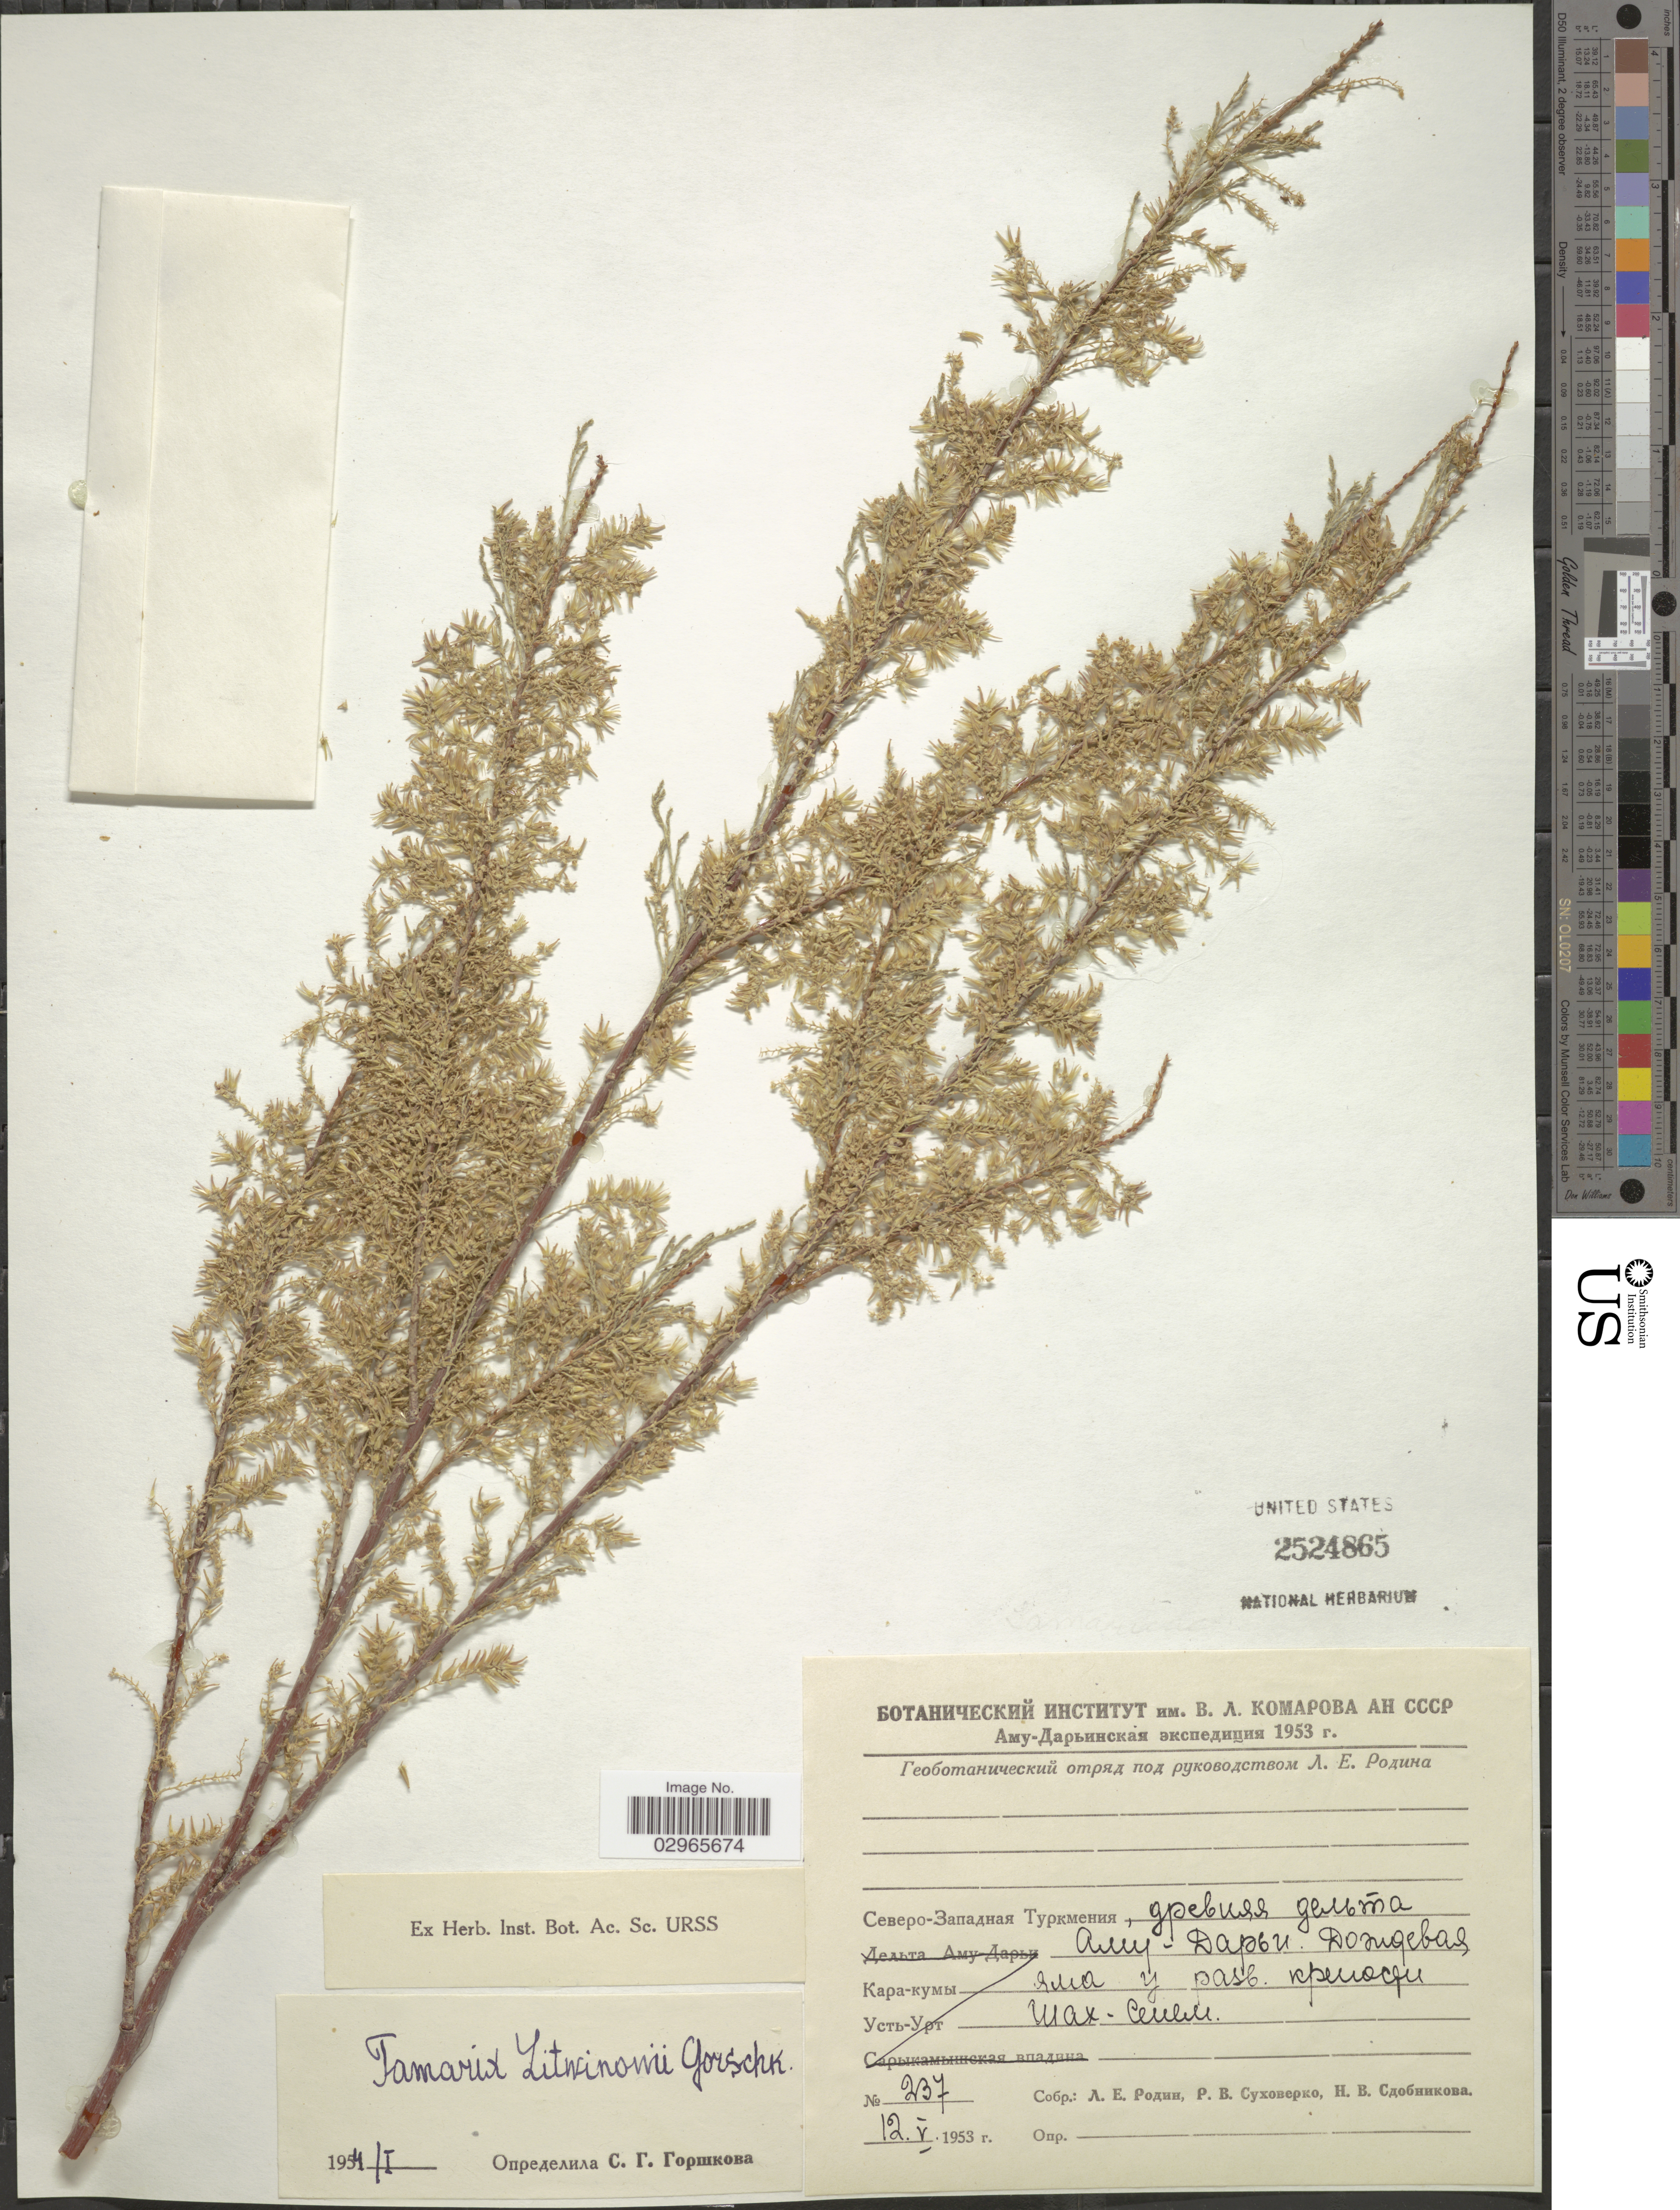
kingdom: Plantae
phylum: Tracheophyta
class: Magnoliopsida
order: Caryophyllales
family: Tamaricaceae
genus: Tamarix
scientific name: Tamarix litwinowii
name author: Gorschk.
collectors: L. Rodin, R. Sykhoverko & N. Sdobnikova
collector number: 237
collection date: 1953-05-12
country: Turkmenistan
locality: Delta of Amu Darya River.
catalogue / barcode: US 2524865